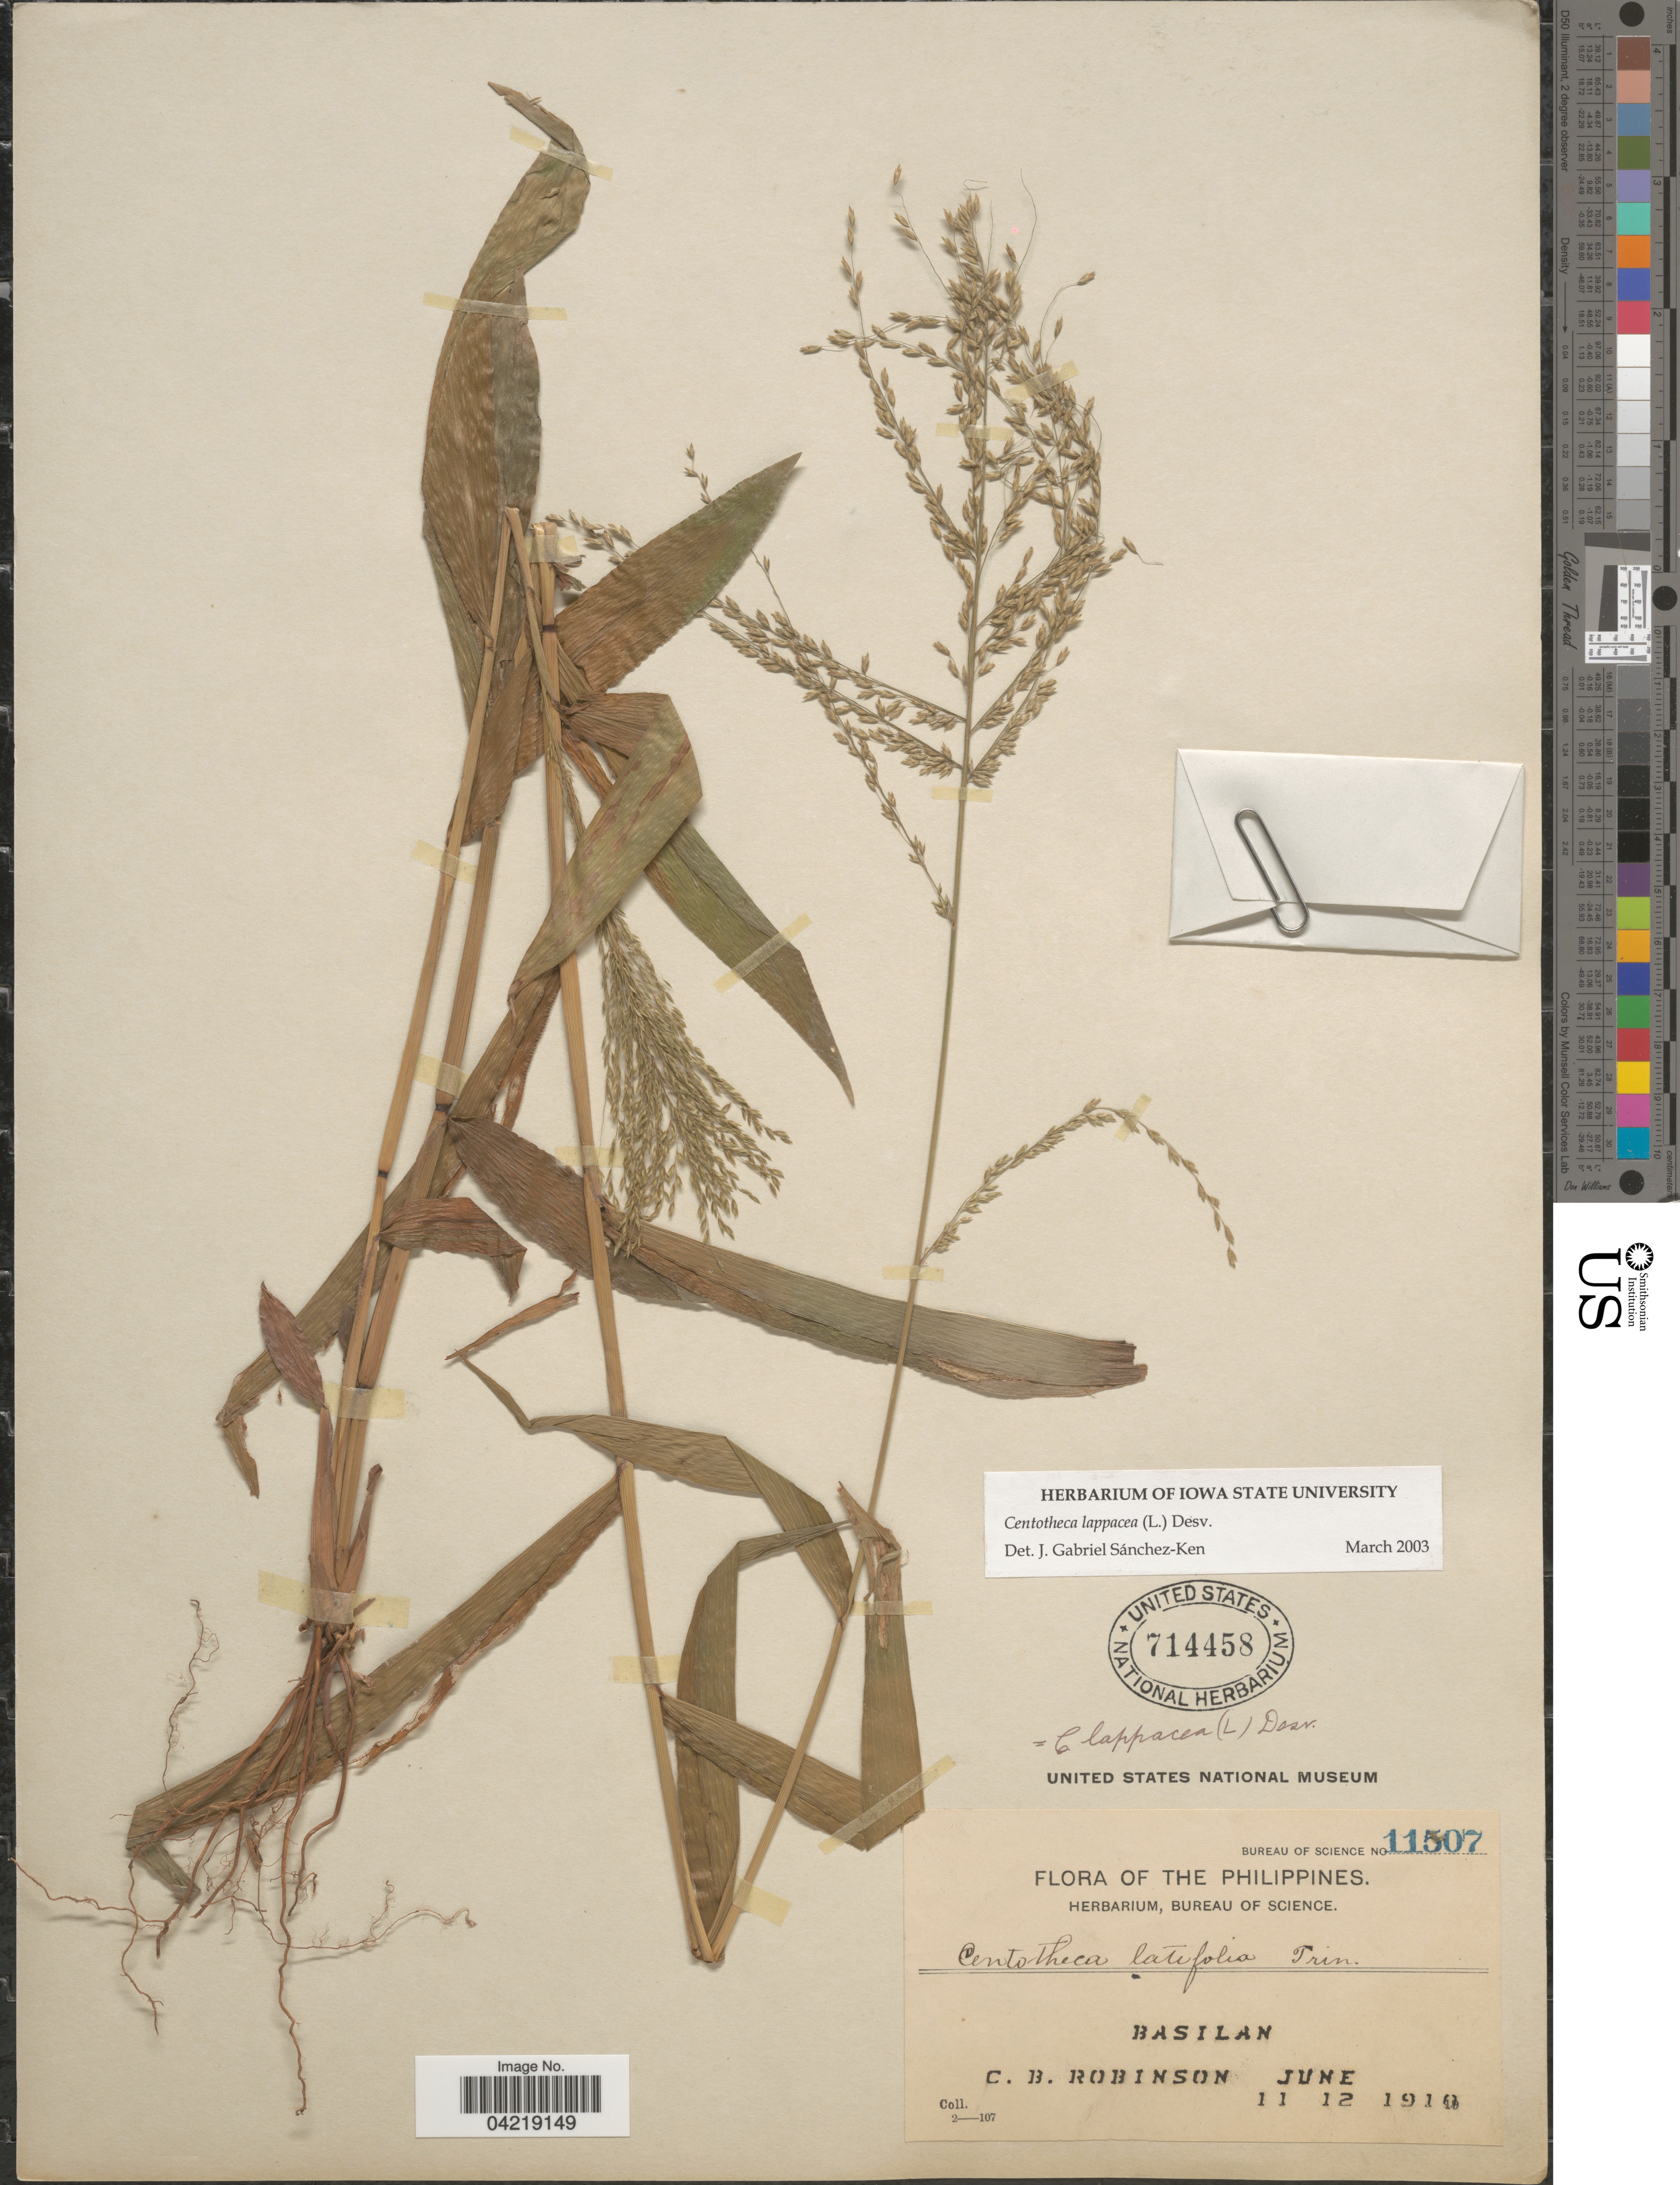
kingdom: Plantae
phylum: Tracheophyta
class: Liliopsida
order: Poales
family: Poaceae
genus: Centotheca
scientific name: Centotheca lappacea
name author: (L.) Desv.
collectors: C. Robinson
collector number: Bureau of Science 11507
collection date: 1910-06-11/1910-06-12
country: Philippines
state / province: Muslim Mindanao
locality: Basilan.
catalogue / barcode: US 714458